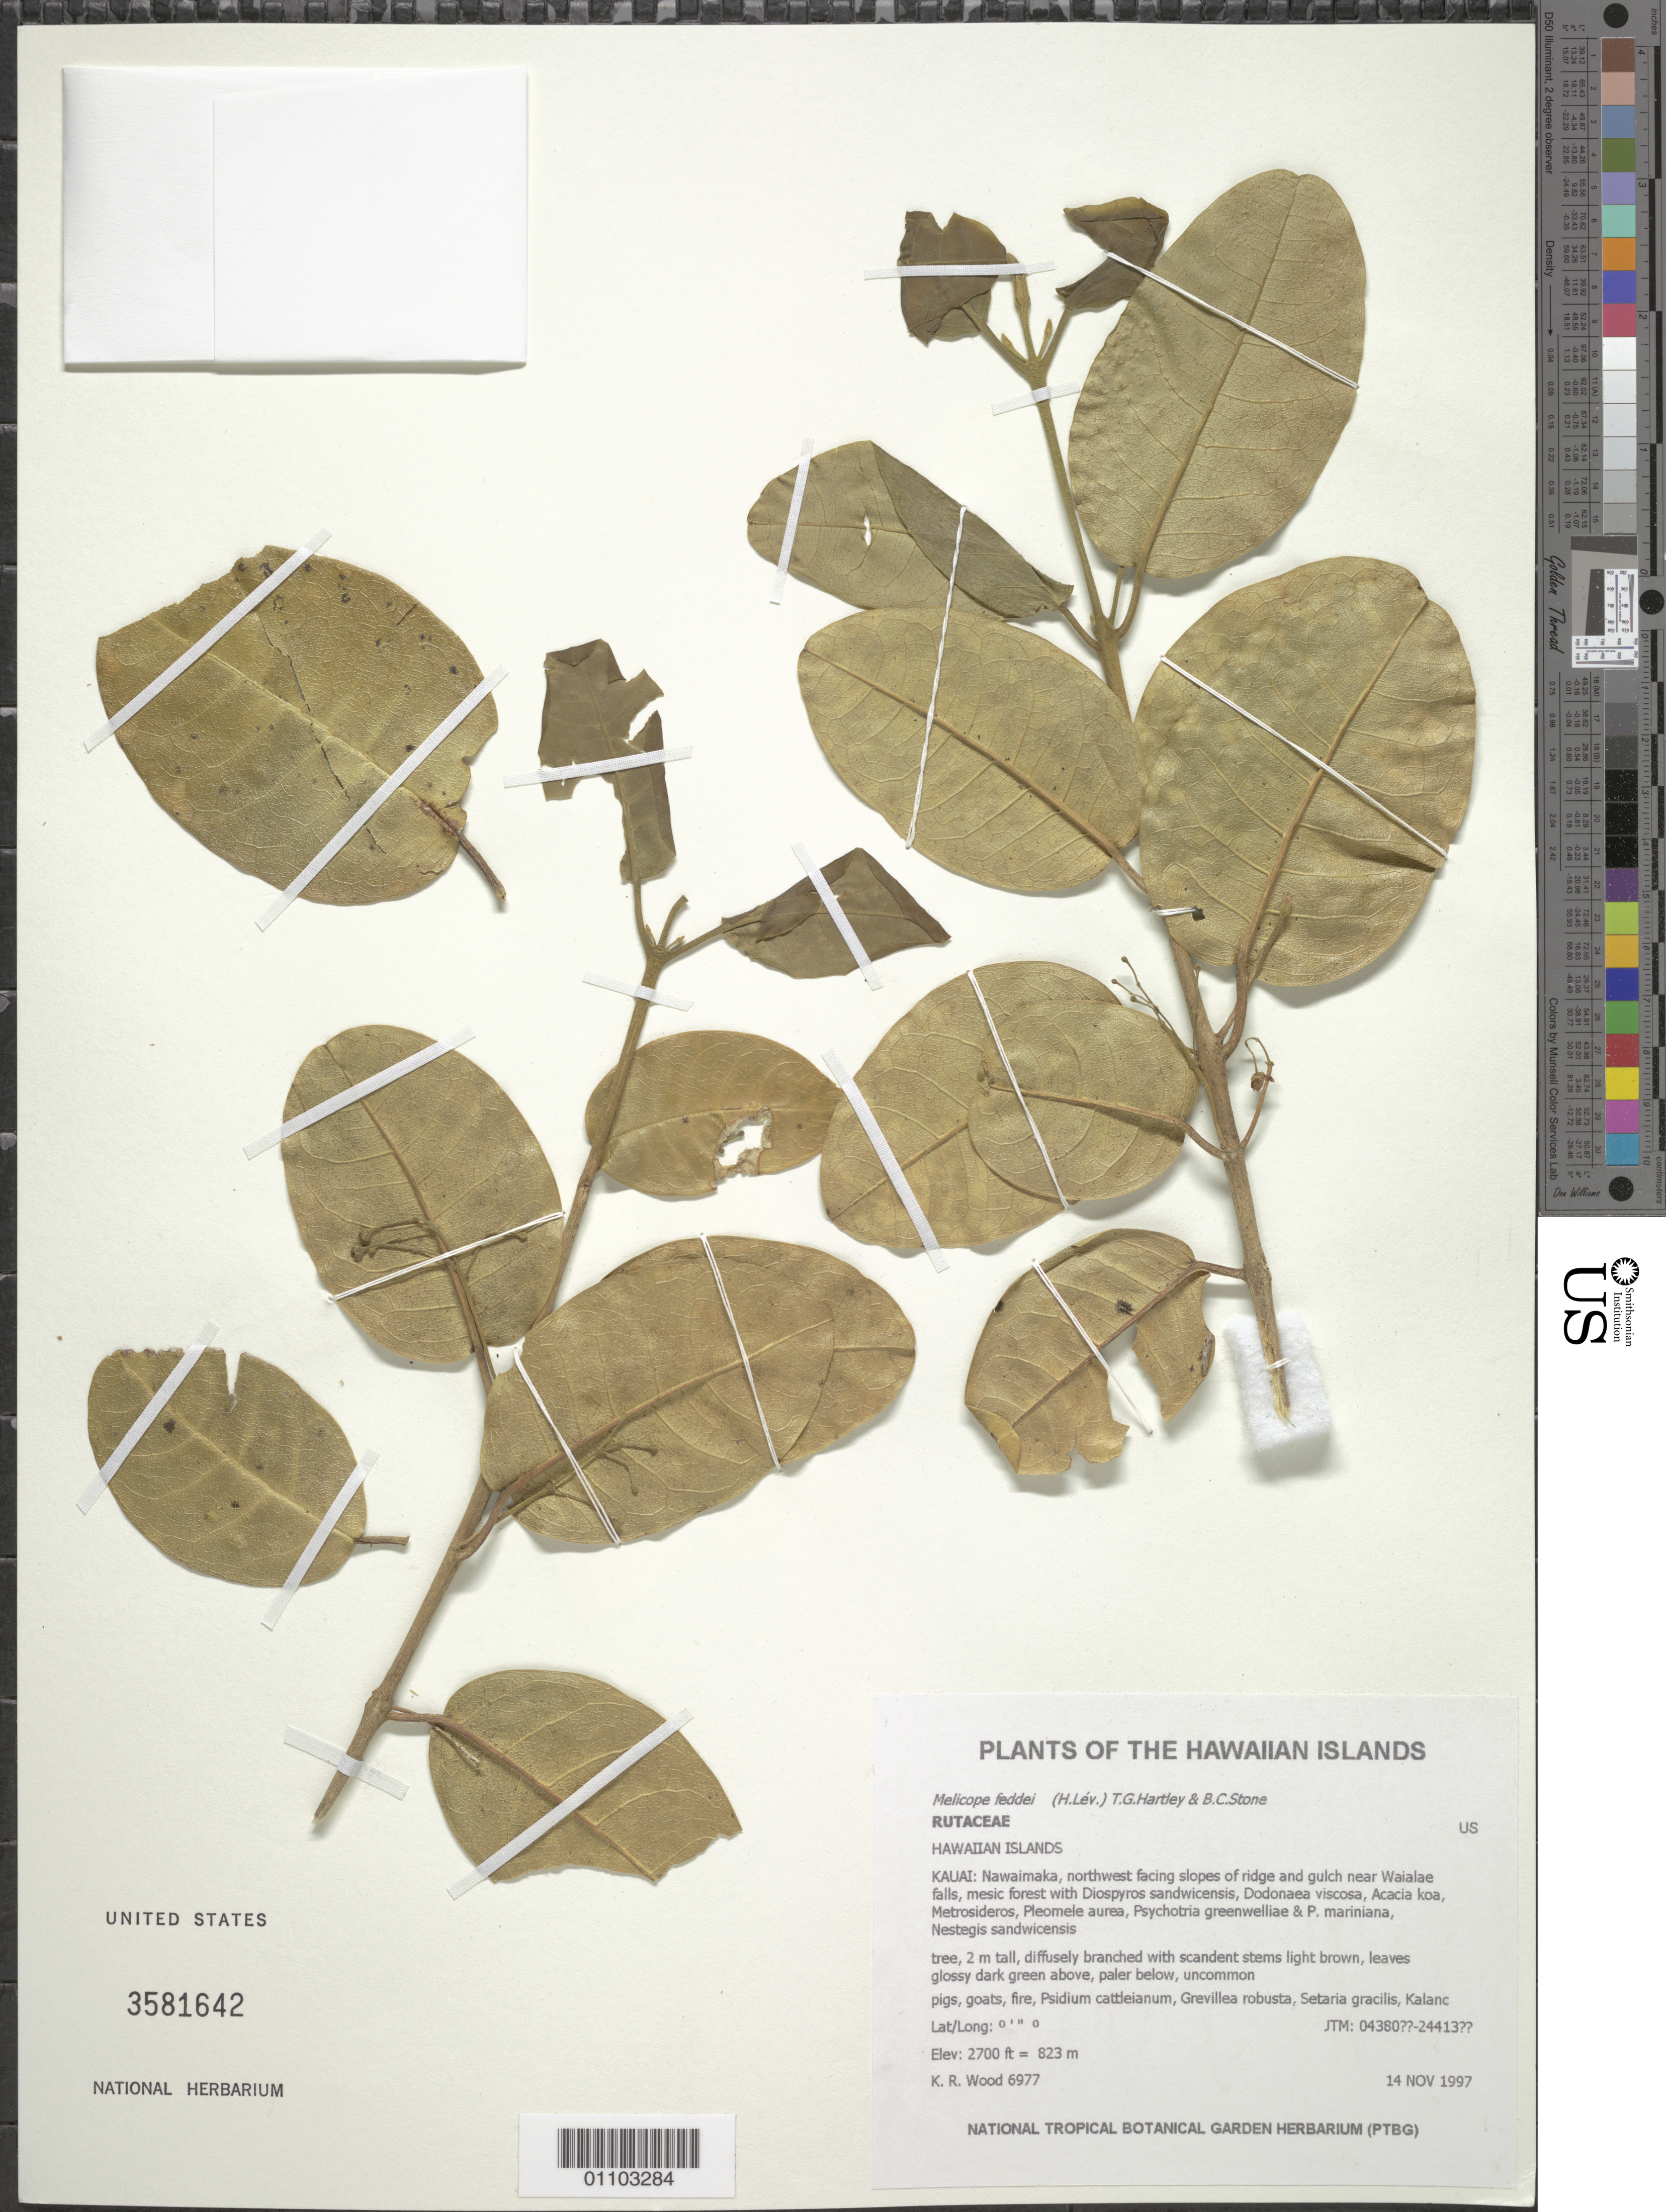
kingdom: Plantae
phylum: Tracheophyta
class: Magnoliopsida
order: Sapindales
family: Rutaceae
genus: Melicope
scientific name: Melicope feddei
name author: (H. Lév.) T.G. Hartley & B.C. Stone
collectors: K. R. Wood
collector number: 6977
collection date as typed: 14 Nov 1997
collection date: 1997-11-14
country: United States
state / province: Hawaii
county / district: Kauai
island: Kaua'i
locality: Nawaimaka, northwest facing slopes of ridge and gulch near Waialae falls.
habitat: tree 2 m tall, diffusely branched.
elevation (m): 823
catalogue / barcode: US 3581642